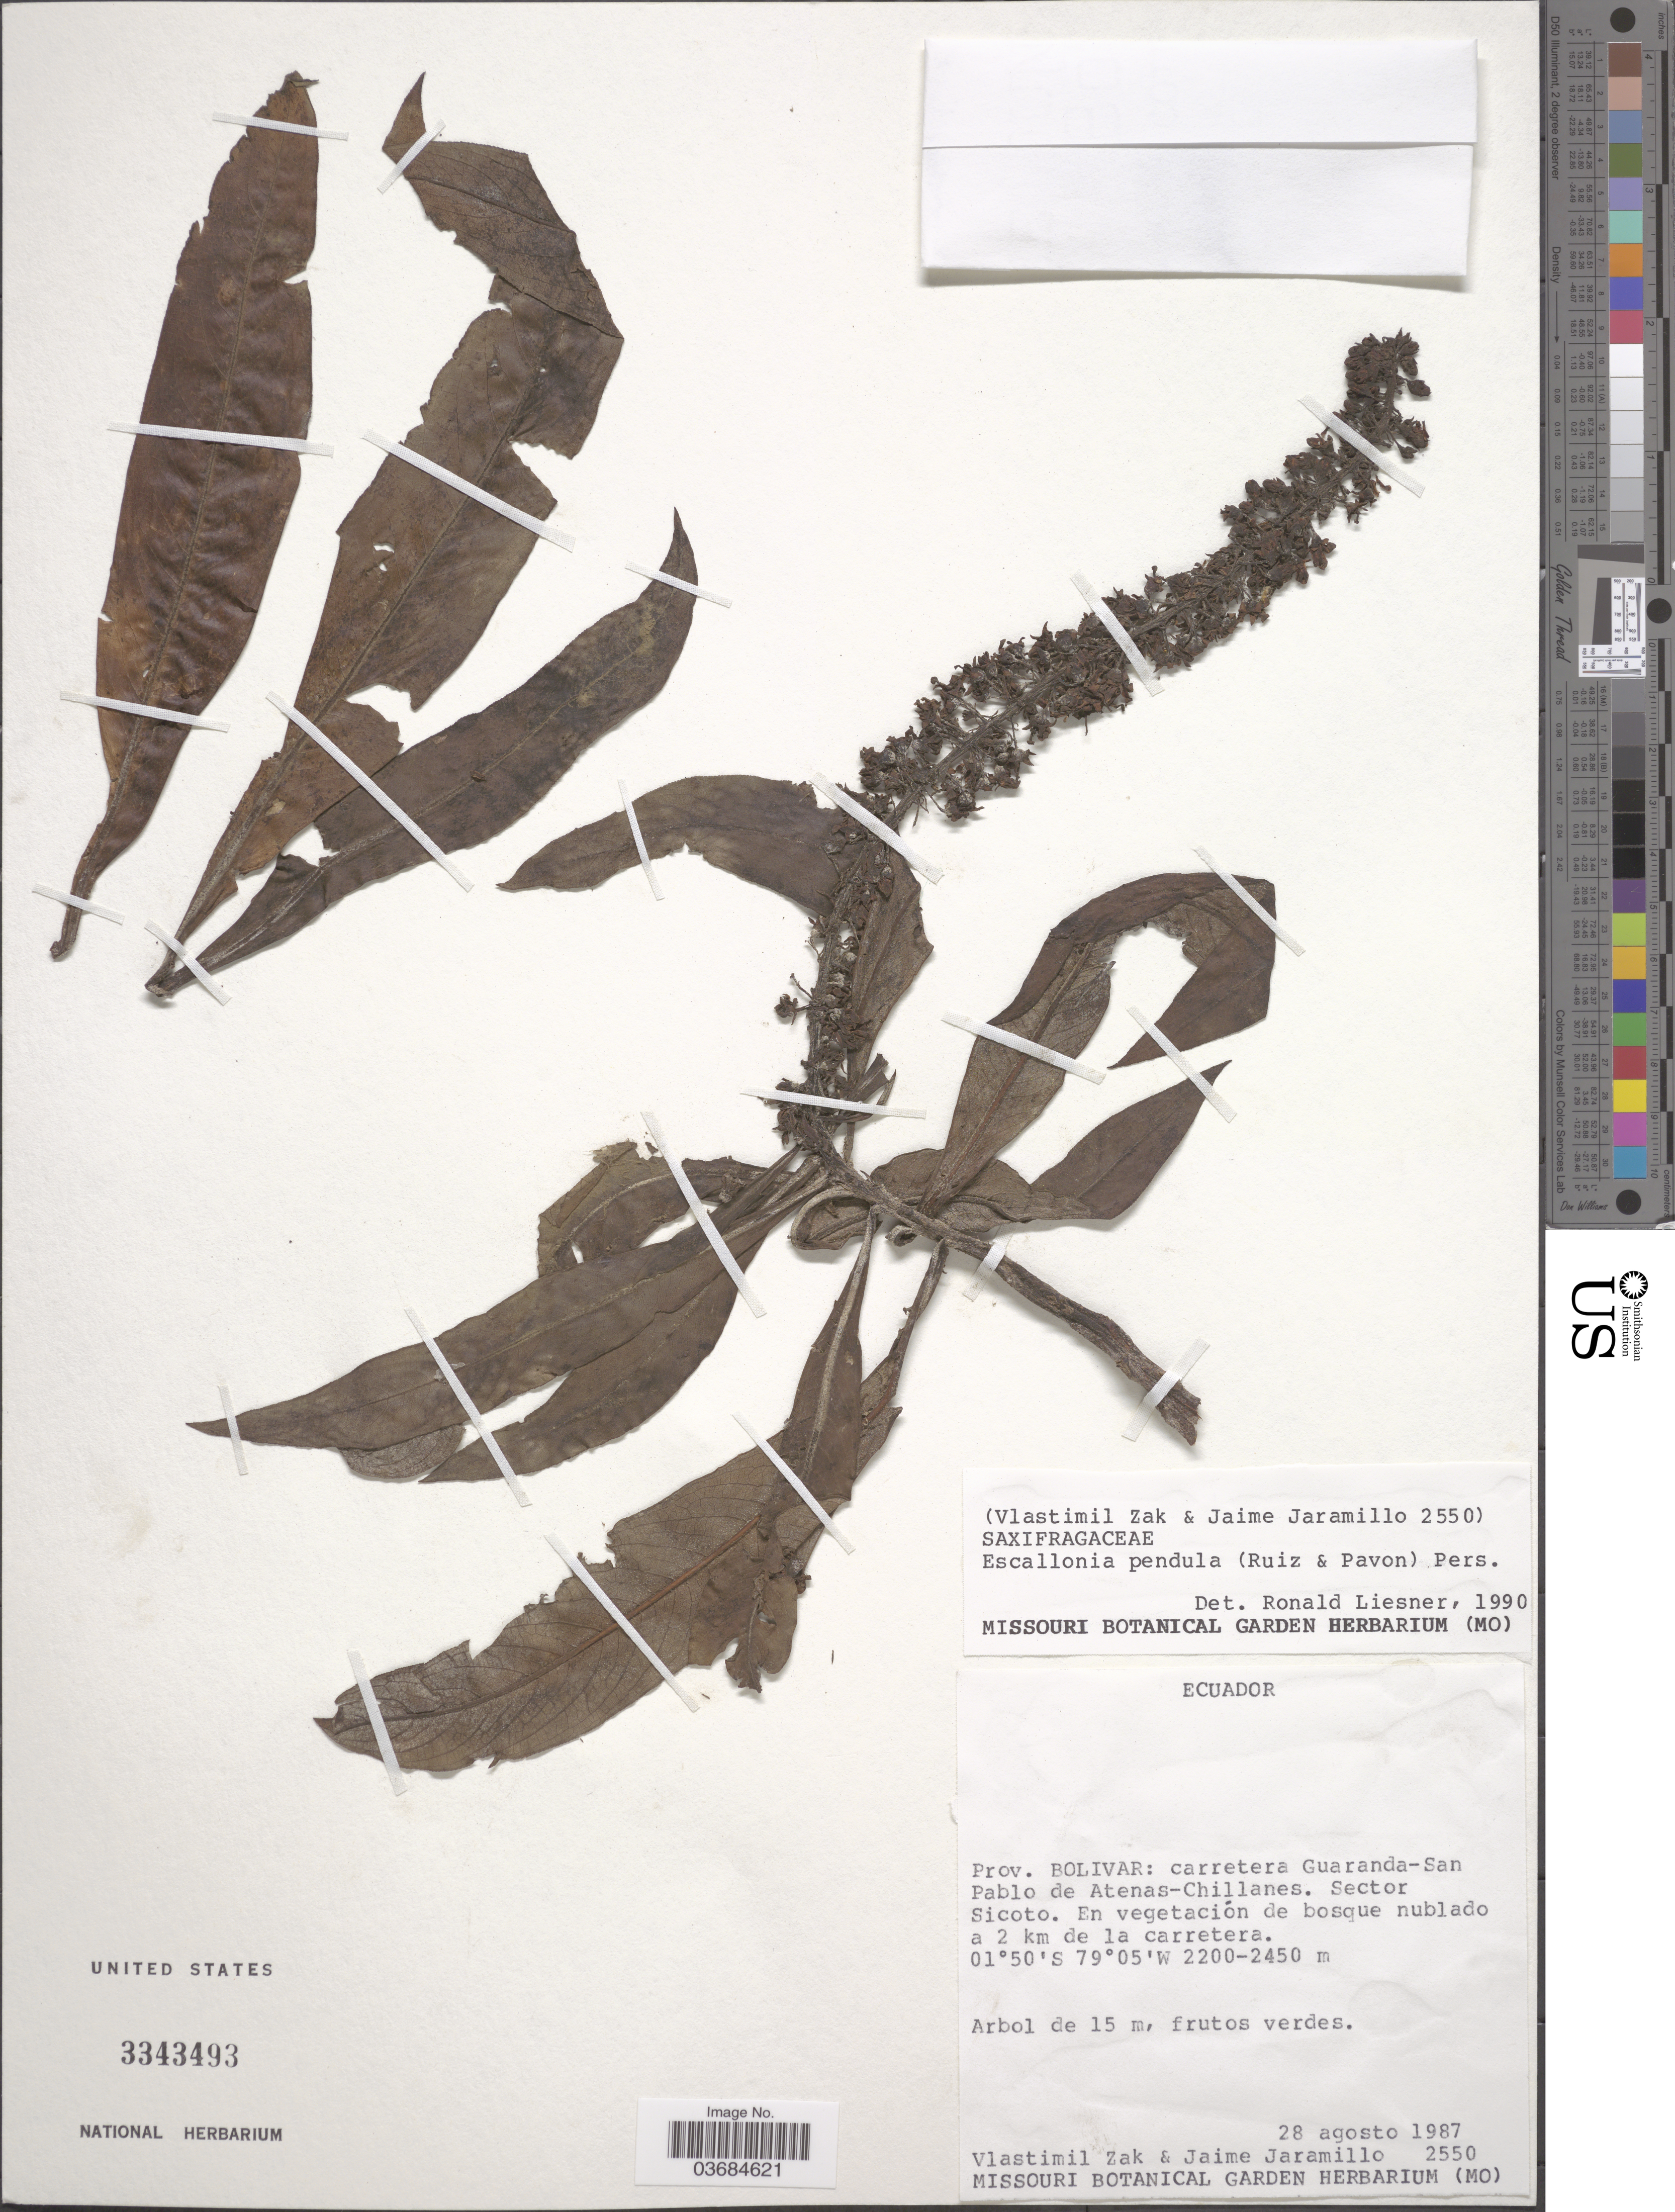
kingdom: Plantae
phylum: Tracheophyta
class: Magnoliopsida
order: Escalloniales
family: Escalloniaceae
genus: Escallonia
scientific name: Escallonia pendula var. pendula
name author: (Ruiz & Pav.) Pers.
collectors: V. Zak & J. Jaramillo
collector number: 2550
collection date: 1987-08-28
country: Ecuador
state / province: Bolívar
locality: Carretera Guaranda-San Pablo de Atenas-Chillanes. Sector Sicoto. En vegetación de bosque nublado a 2 km de la carretera.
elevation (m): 2200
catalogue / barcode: US 3343493